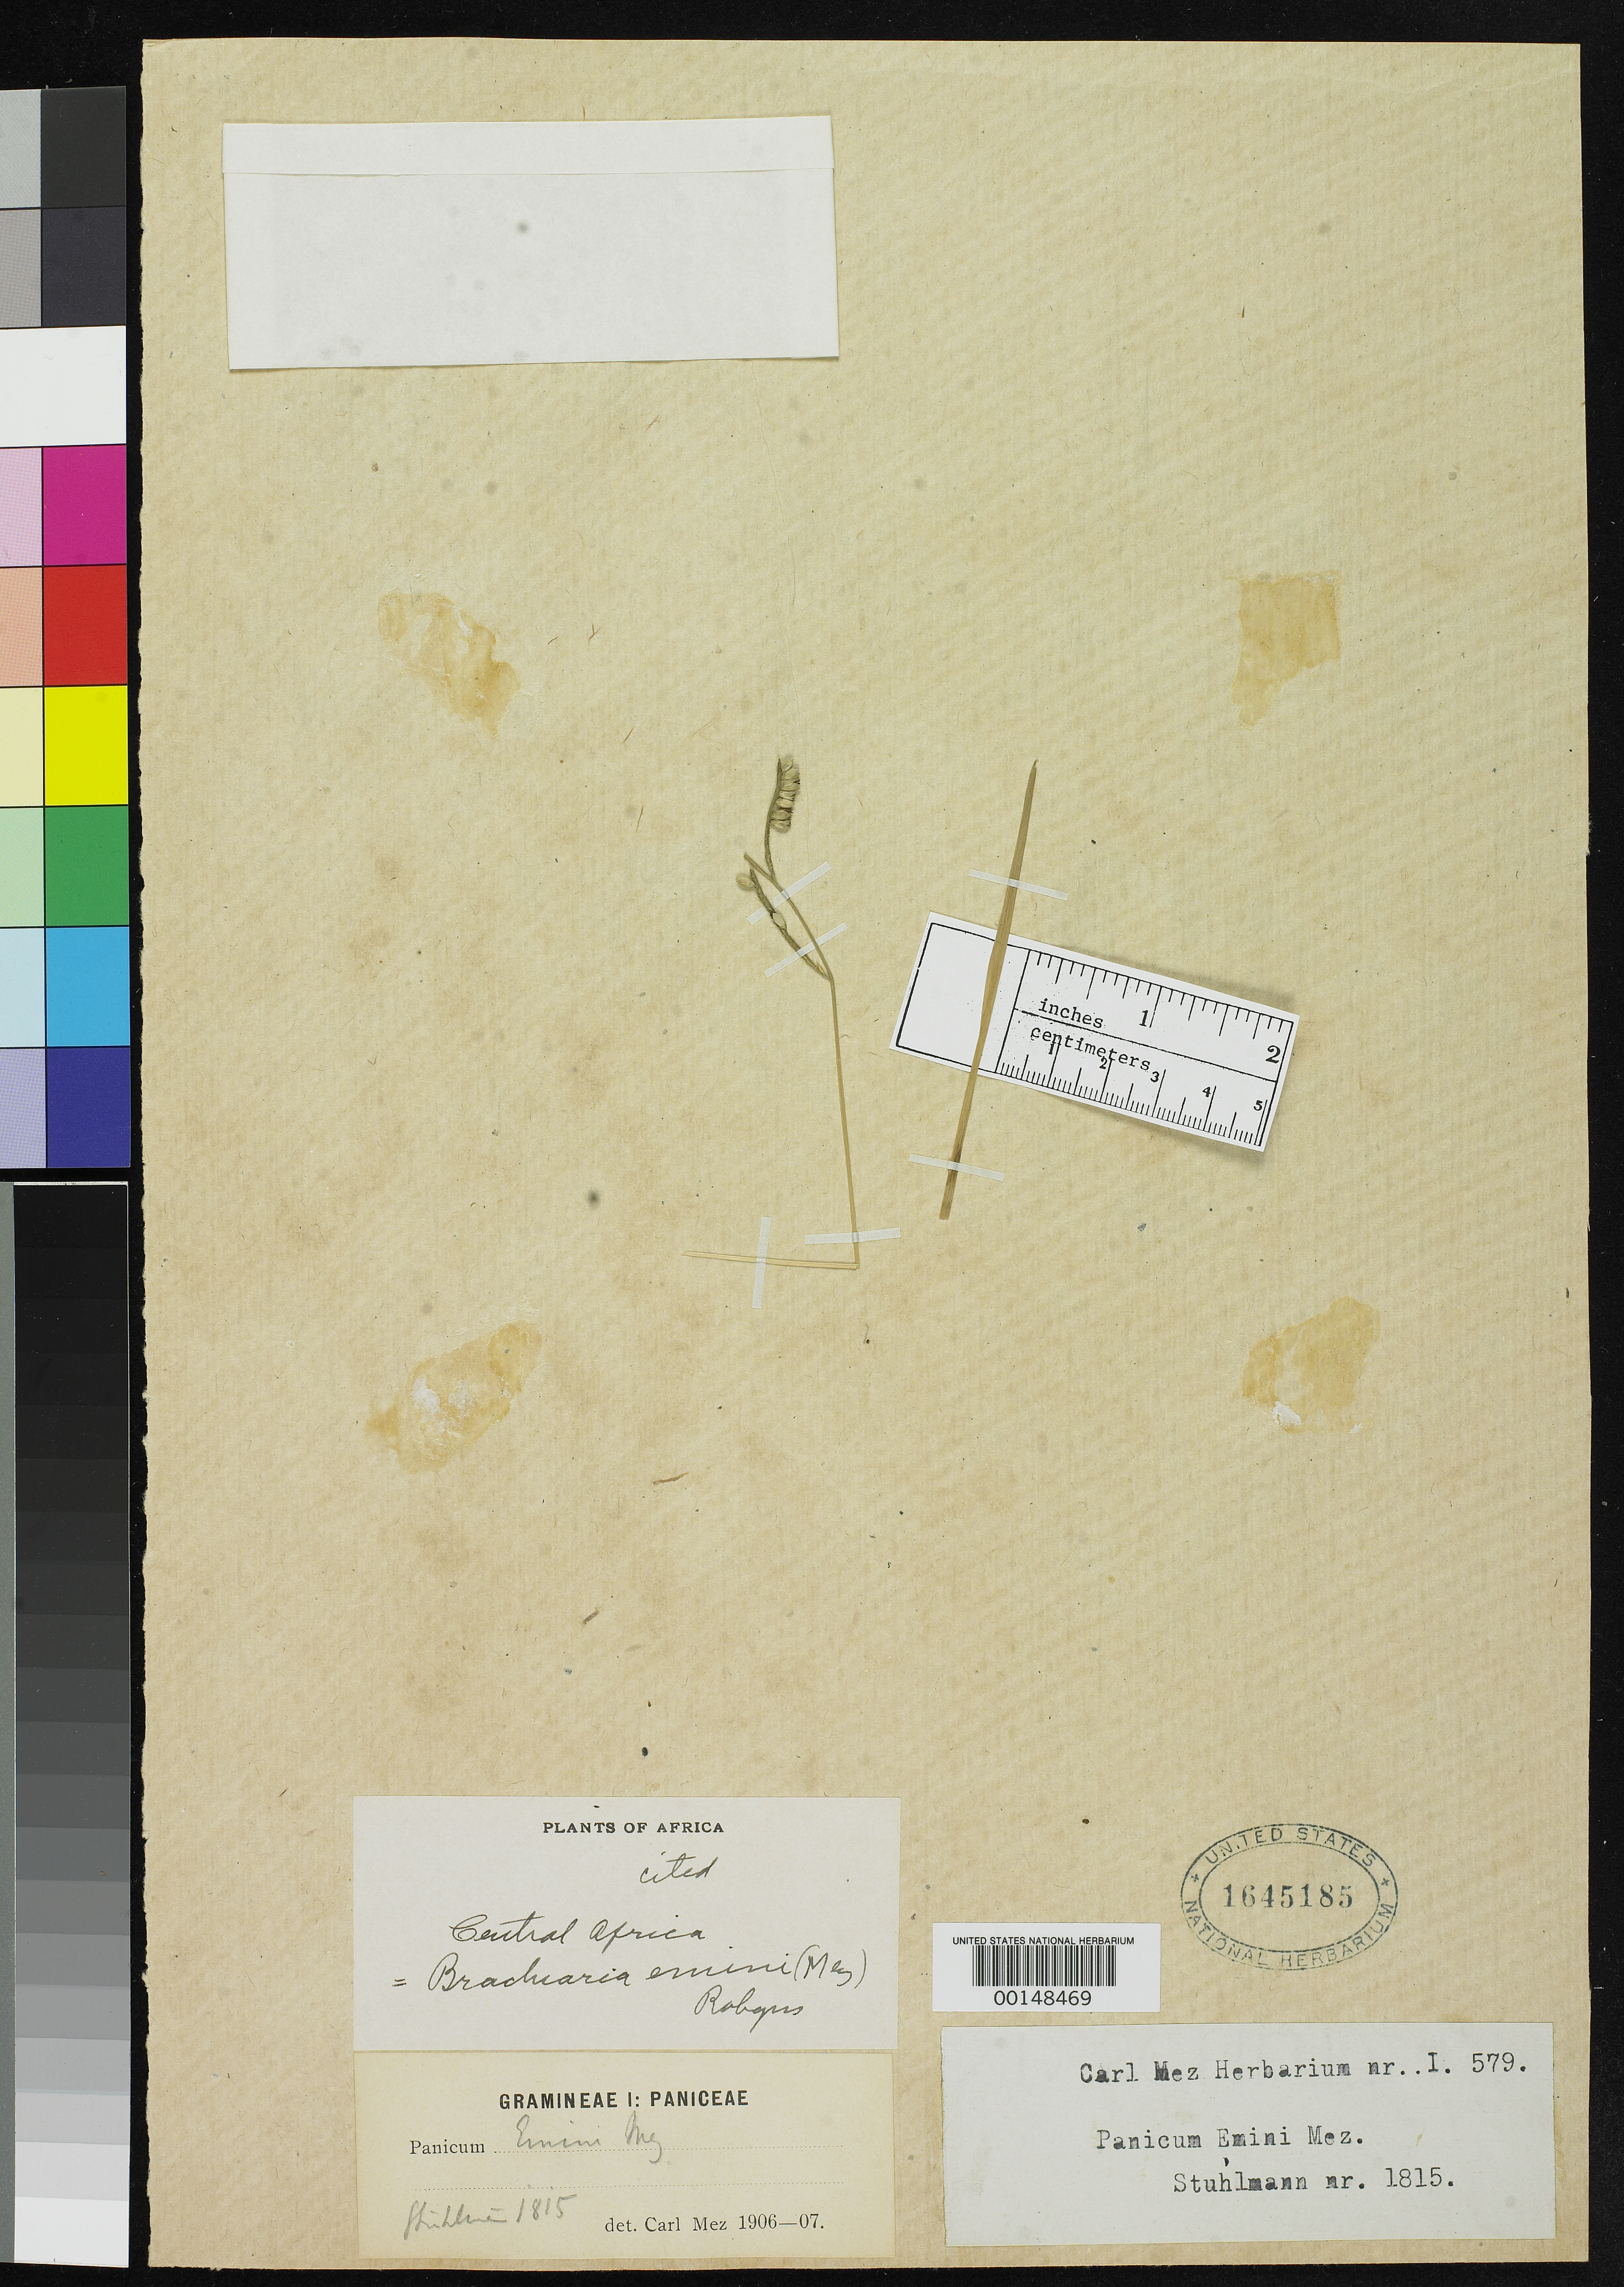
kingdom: Plantae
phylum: Tracheophyta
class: Liliopsida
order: Poales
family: Poaceae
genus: Panicum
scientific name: Panicum emini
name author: Mez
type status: Type Fragment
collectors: F. L. Stuhlmann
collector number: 1815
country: Tanzania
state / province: Mwanza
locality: Mwanza (Muansa) Kafura.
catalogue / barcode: US 1645185